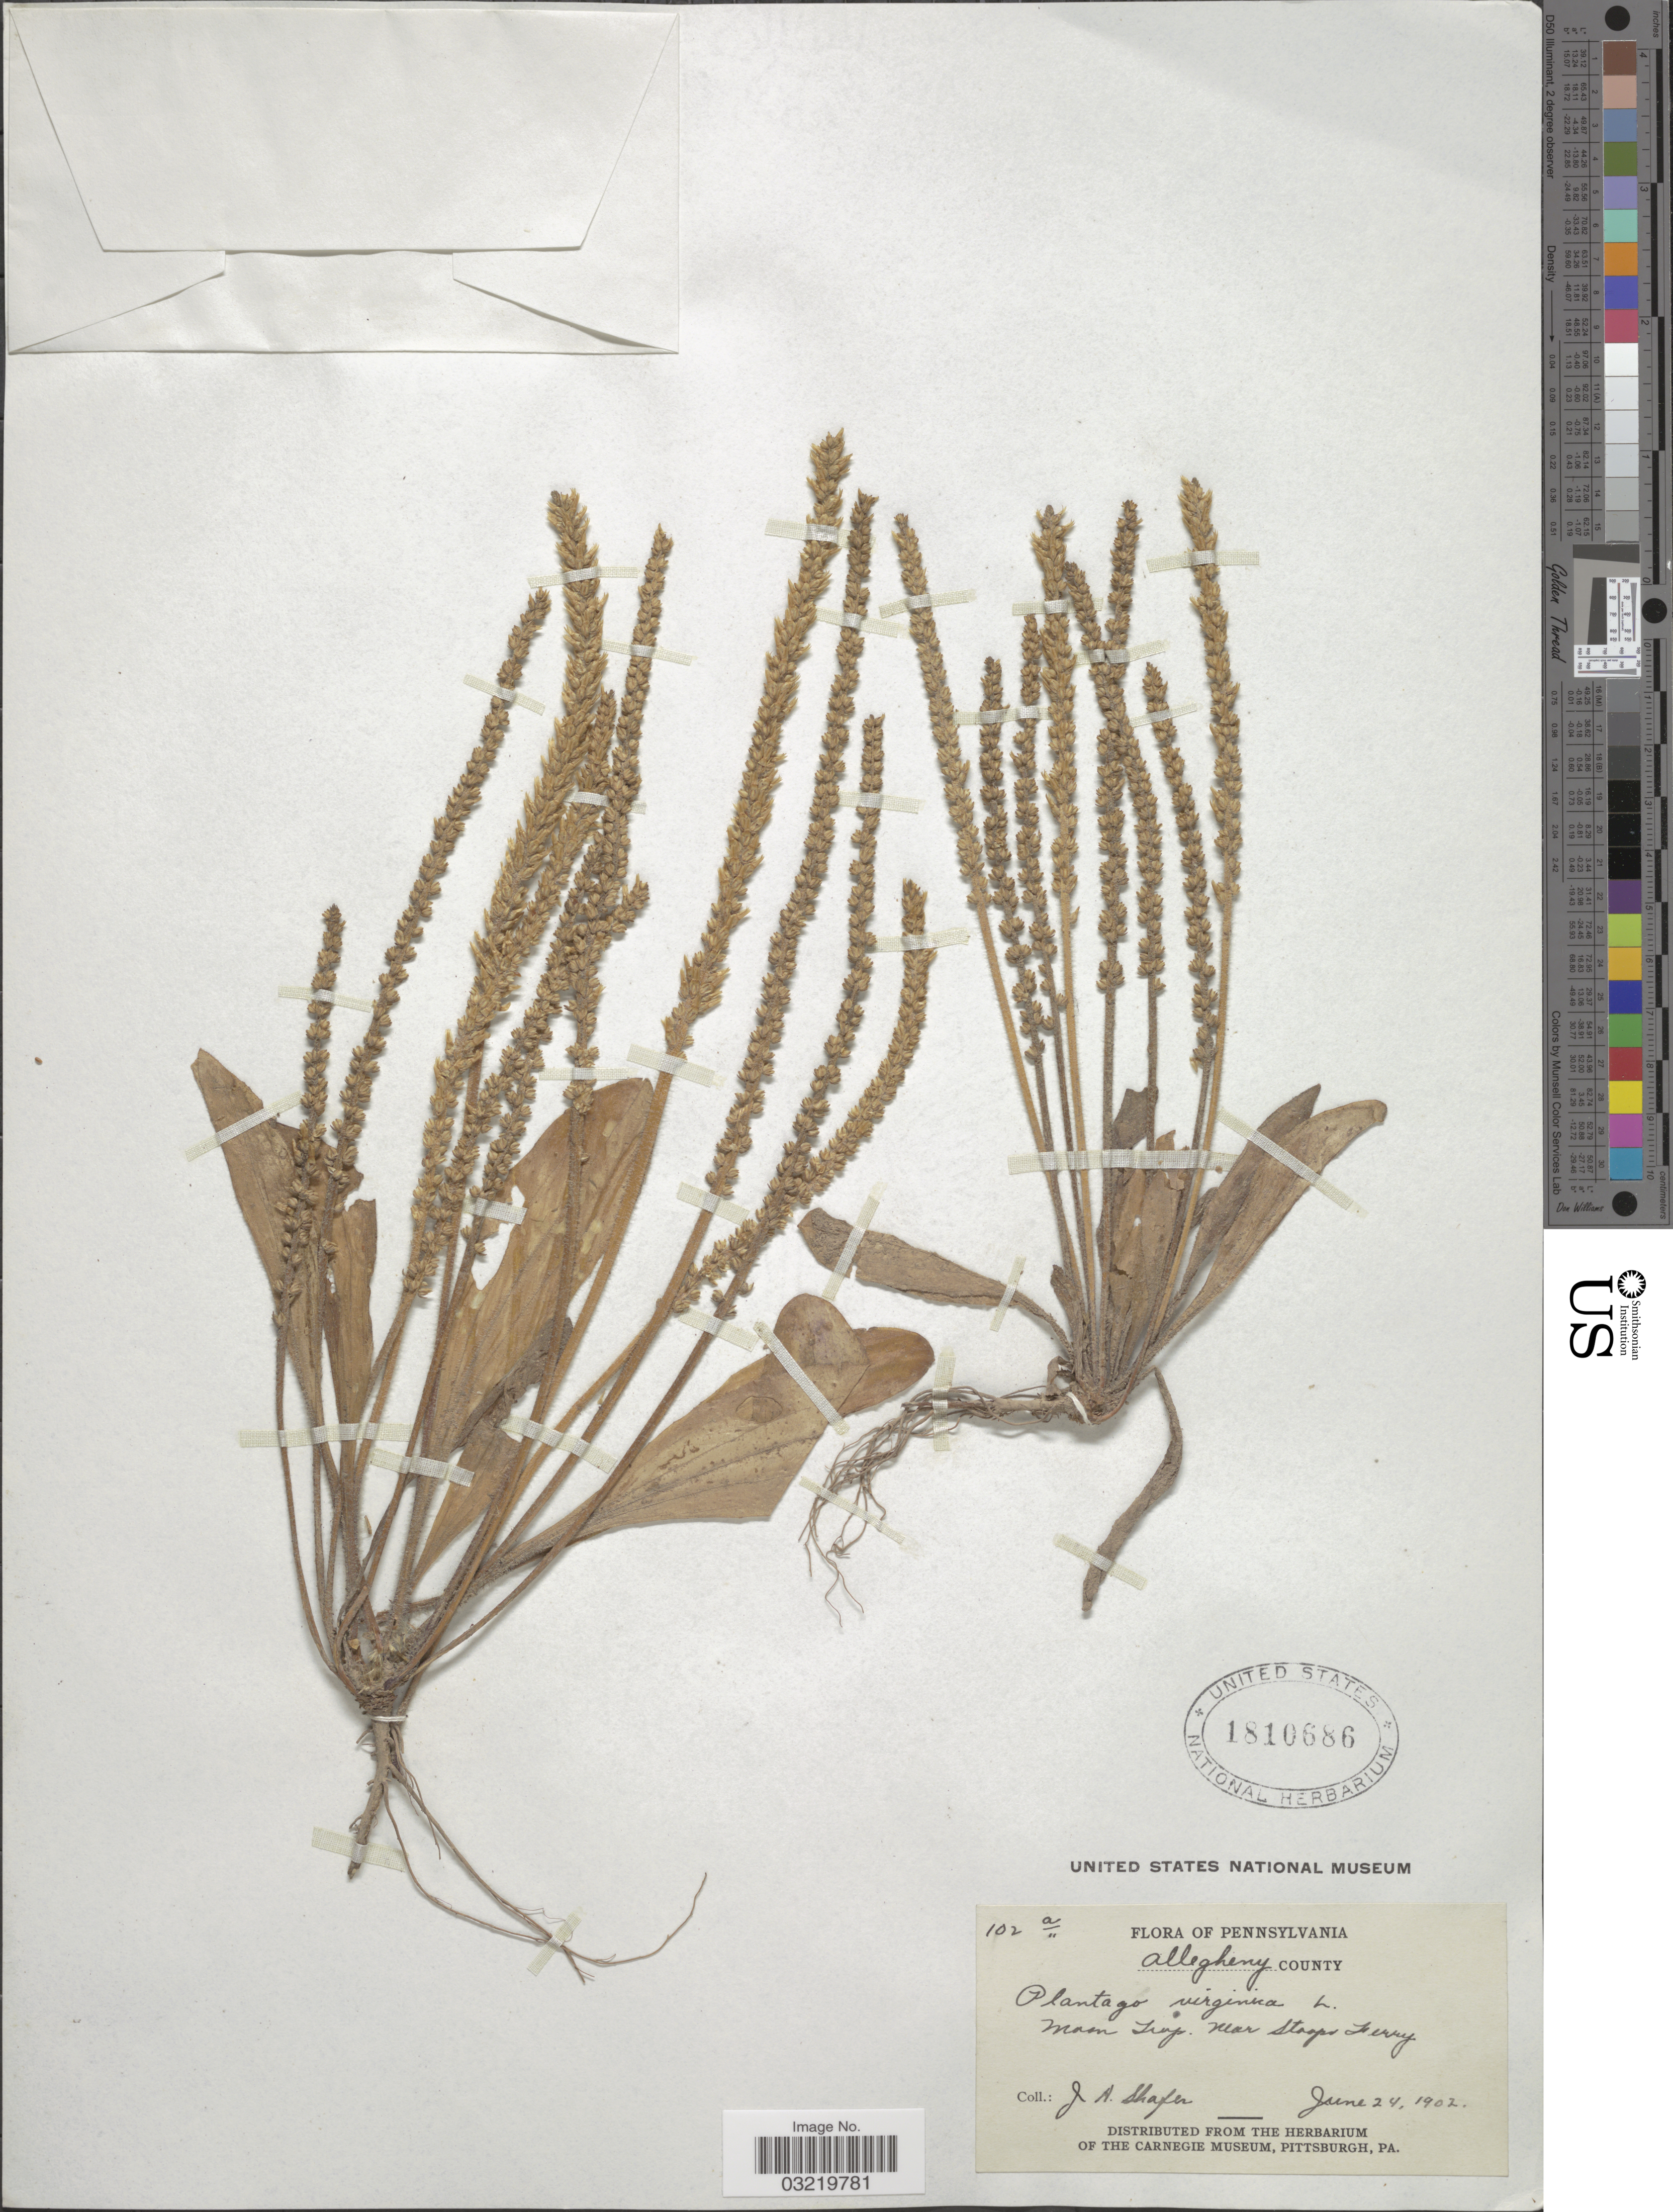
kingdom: Plantae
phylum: Tracheophyta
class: Magnoliopsida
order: Lamiales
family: Plantaginaceae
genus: Plantago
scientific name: Plantago virginica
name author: L.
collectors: J. A. Shafer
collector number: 102a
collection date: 1902-06-24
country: United States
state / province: Pennsylvania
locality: Allegheny County, Moon Twp. near stoops Ferry.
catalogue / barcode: US 1810686